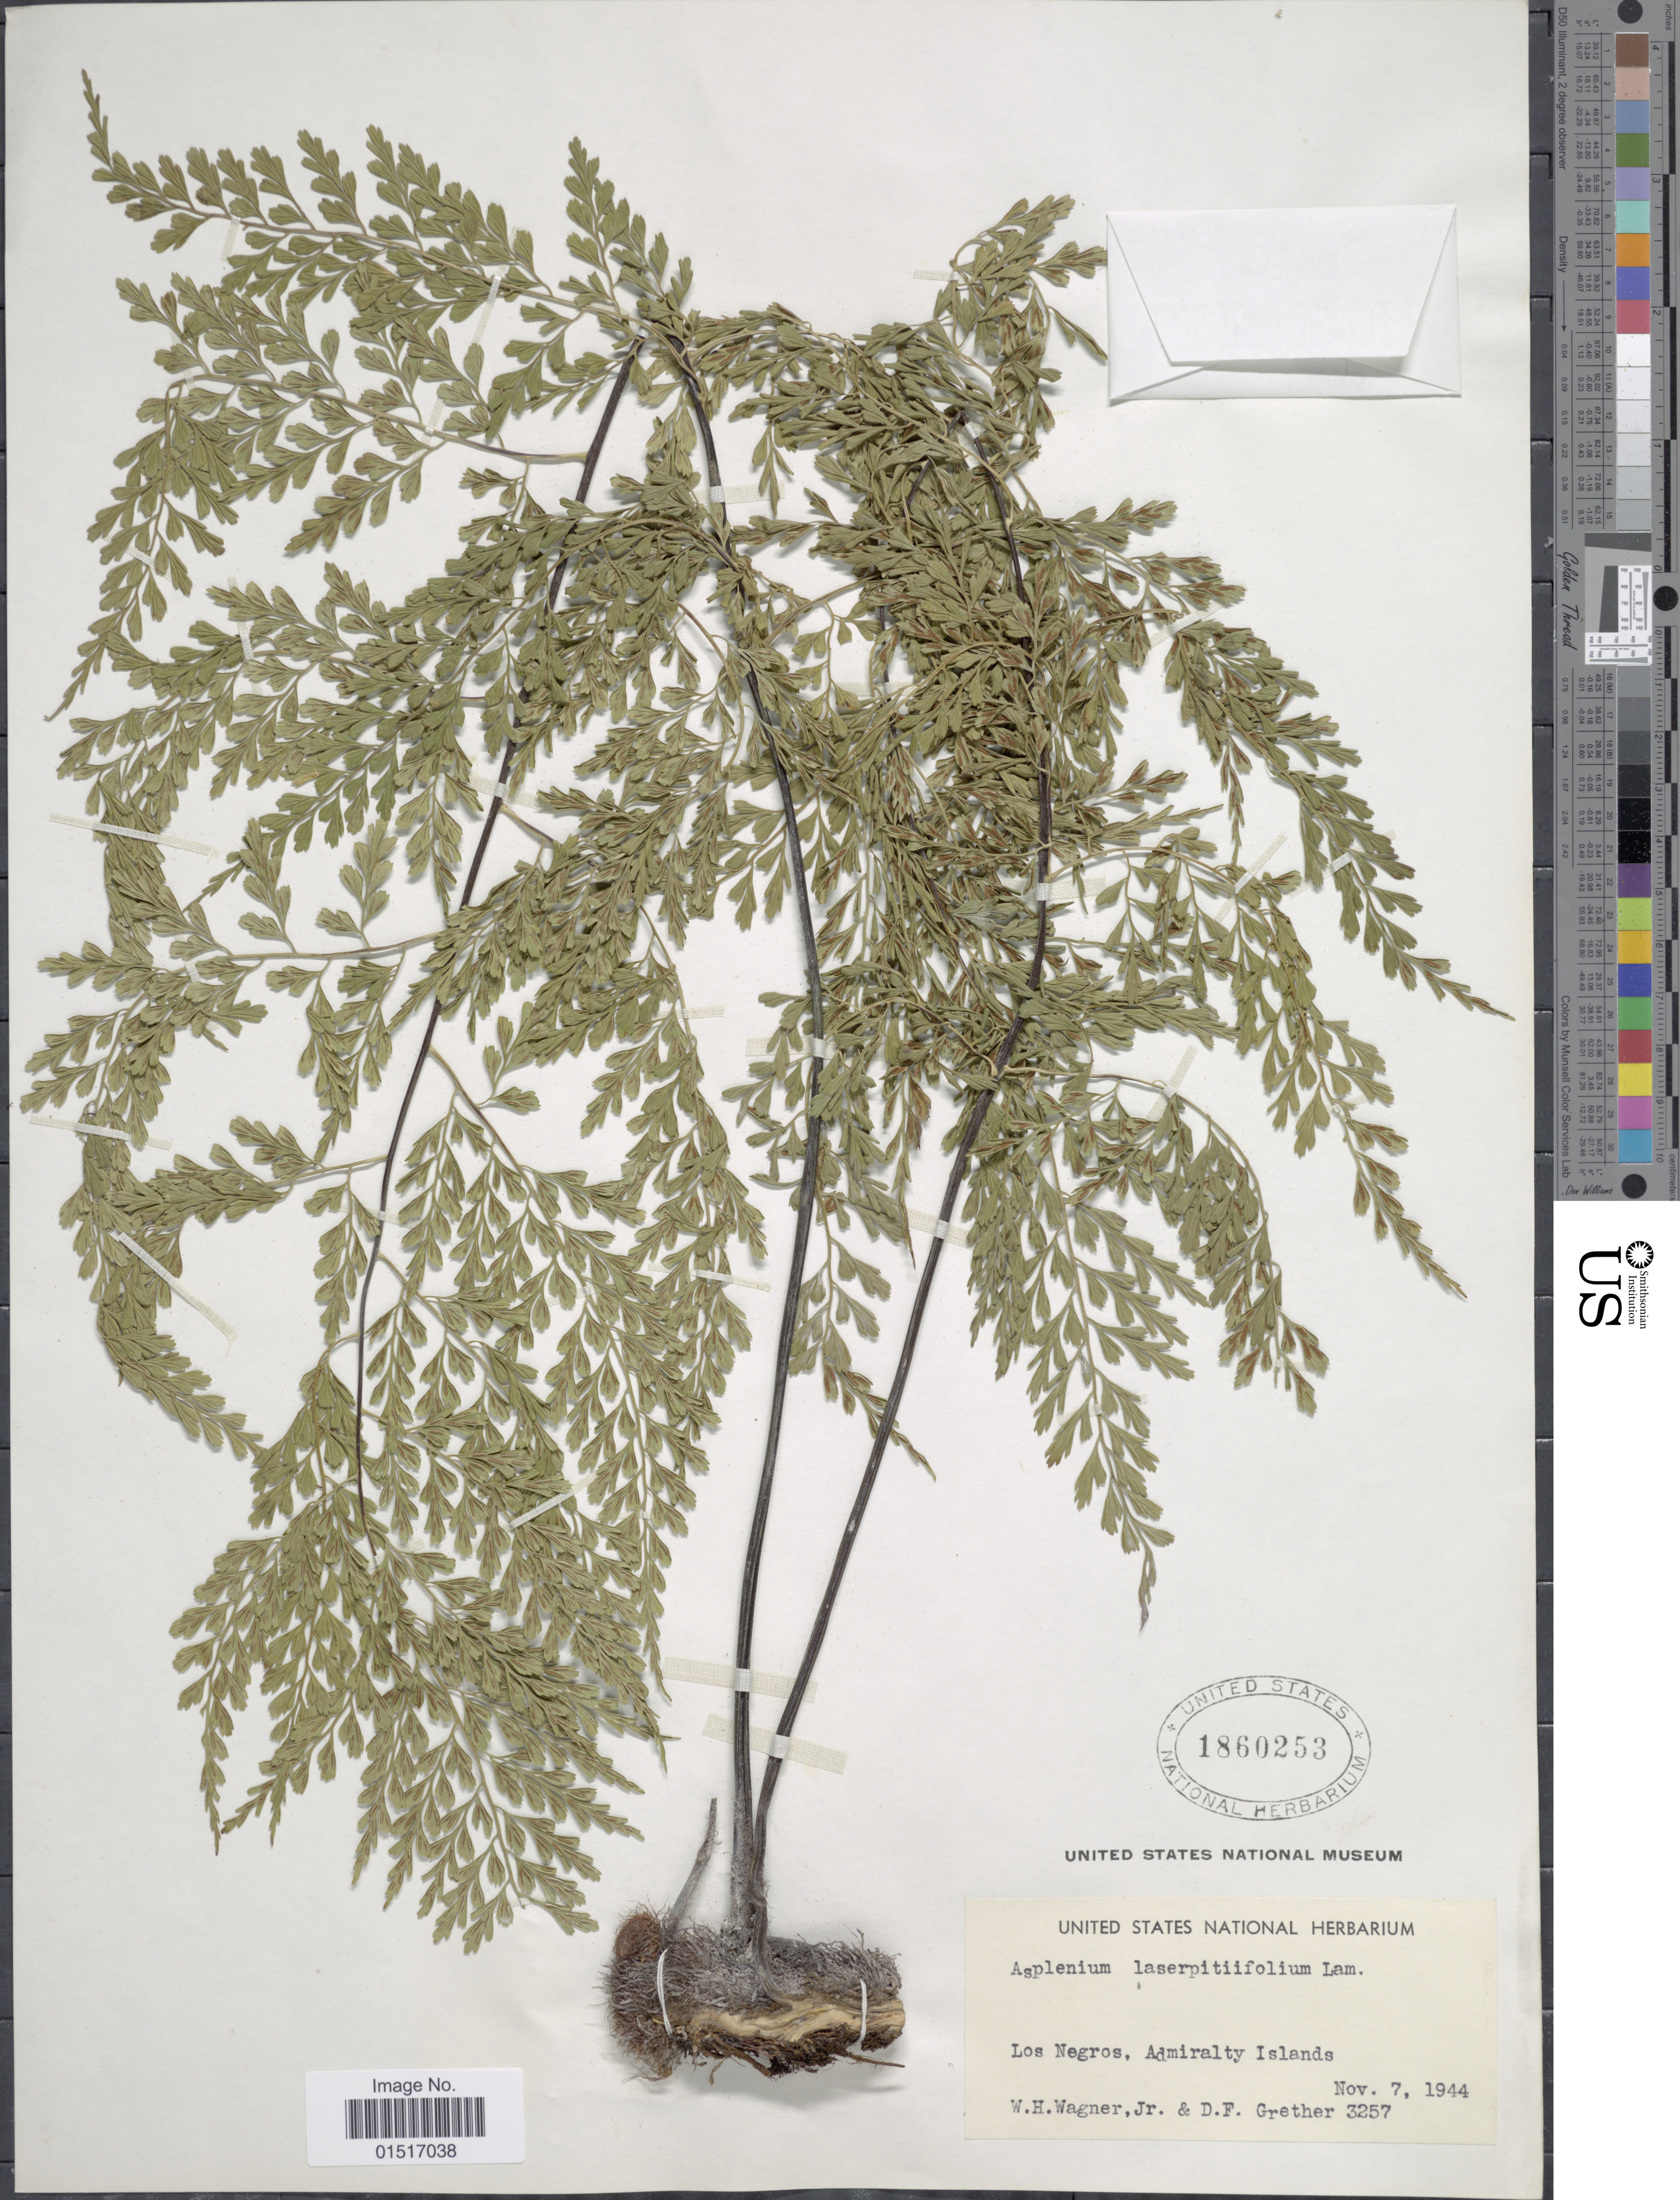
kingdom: Plantae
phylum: Tracheophyta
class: Polypodiopsida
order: Polypodiales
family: Aspleniaceae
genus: Asplenium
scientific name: Asplenium robustum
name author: Blume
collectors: W. H. Wagner & D. F. Grether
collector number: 3257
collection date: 1944-11-07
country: Papua New Guinea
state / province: Manus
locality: Los Negros, Admiralty Islands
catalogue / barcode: US 1860253